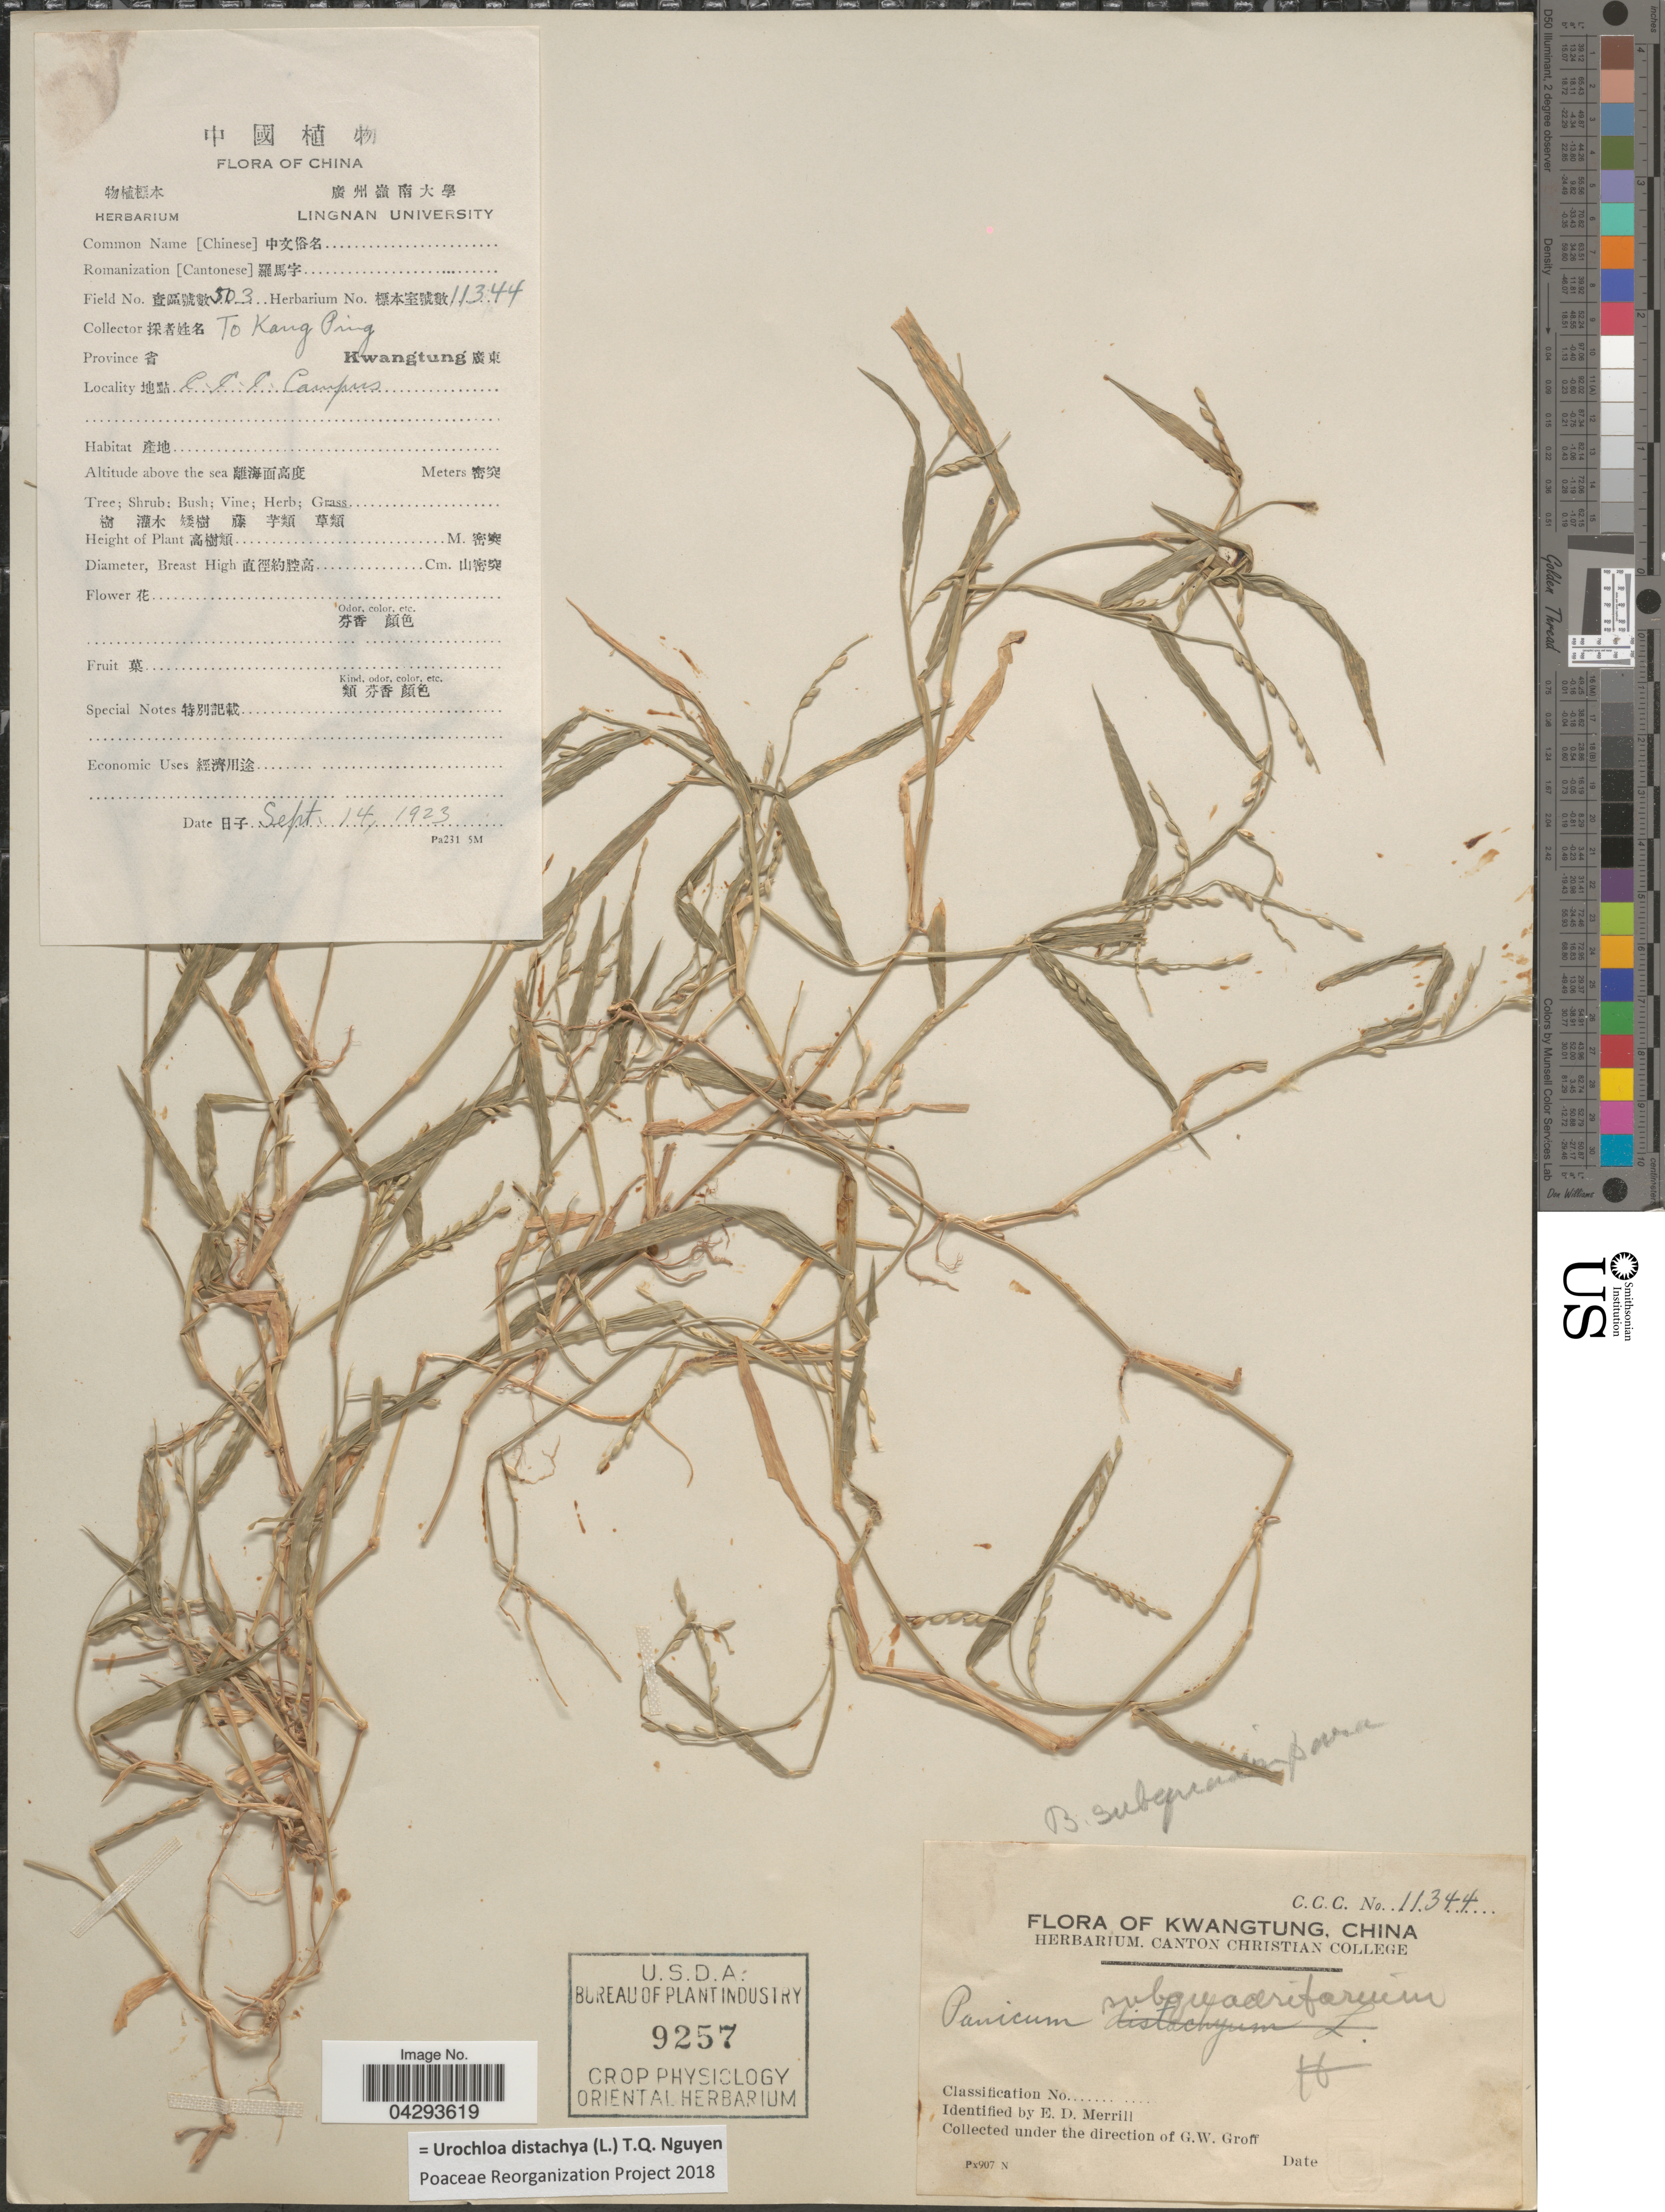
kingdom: Plantae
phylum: Tracheophyta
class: Liliopsida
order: Poales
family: Poaceae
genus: Urochloa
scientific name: Urochloa distachya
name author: (L.) T.Q. Nguyen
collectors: T. Ping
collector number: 503/11344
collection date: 1923-09-14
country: China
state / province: Guangdong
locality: Province Kwangtung. R. I. I. Campus.